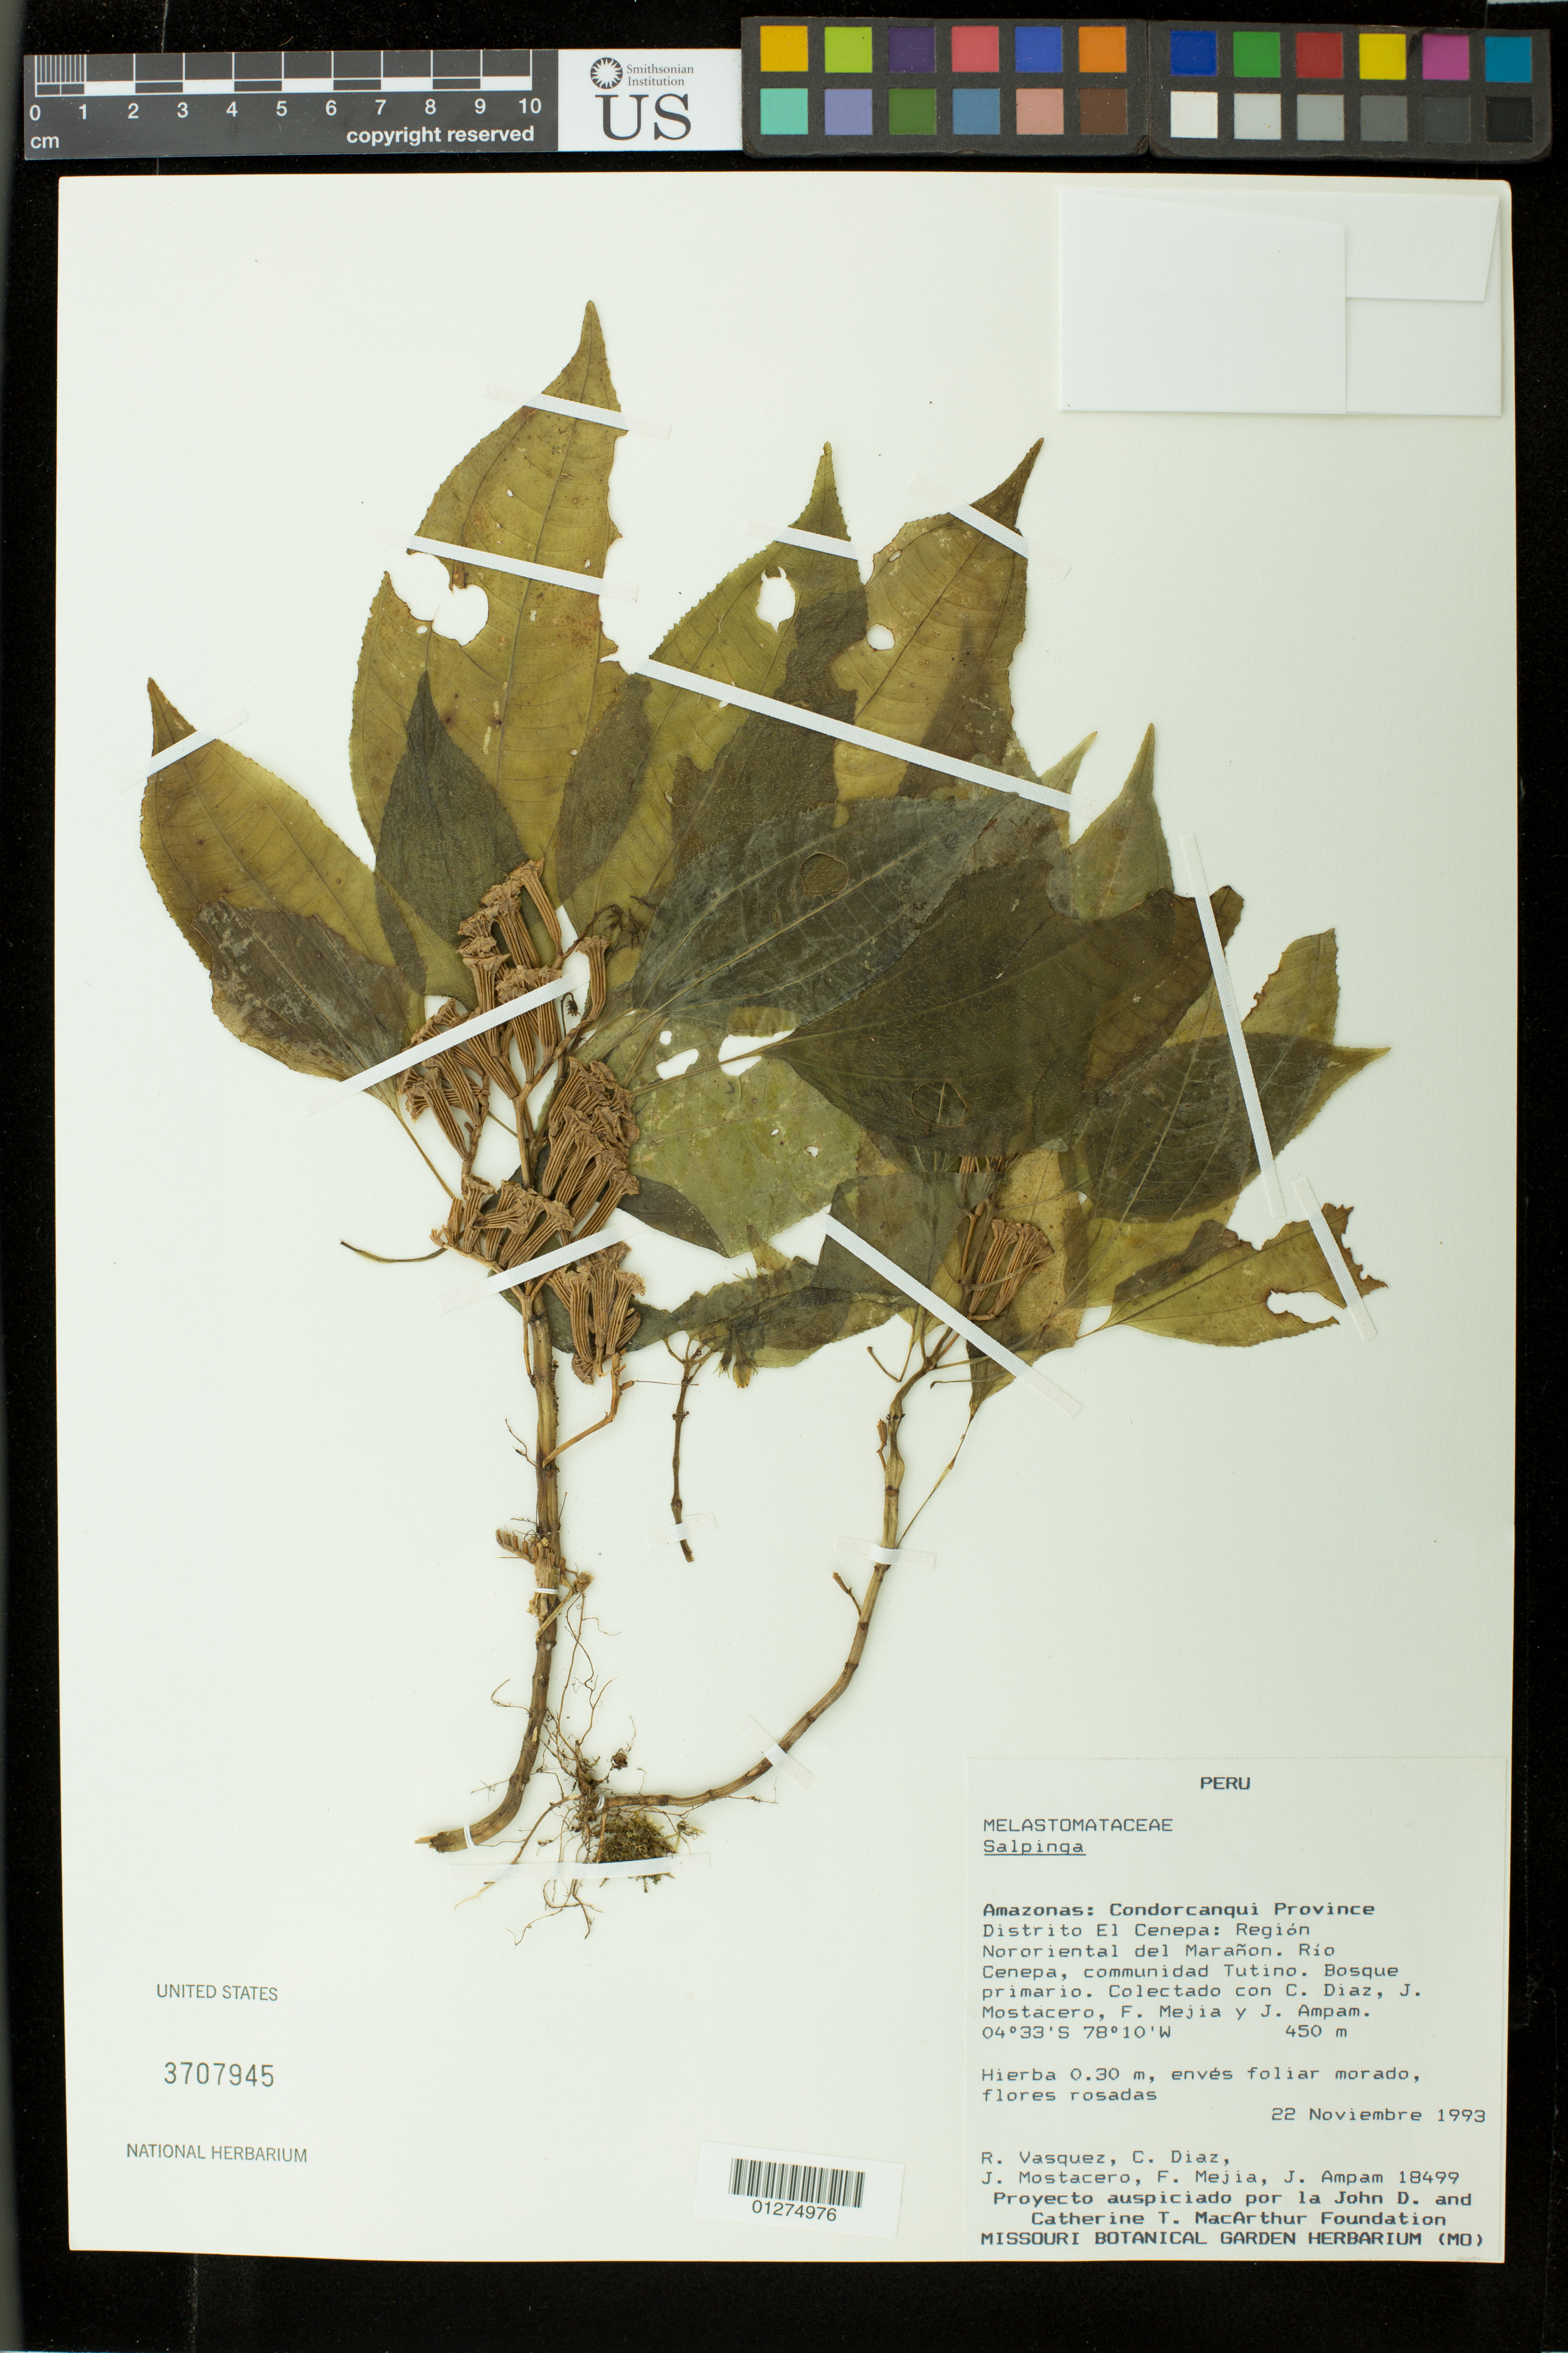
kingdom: Plantae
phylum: Tracheophyta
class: Magnoliopsida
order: Myrtales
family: Melastomataceae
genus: Salpinga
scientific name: Salpinga sp.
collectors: R. Vásquez, C. Díaz, J. Mostacero, F. Mejia & J. Ampam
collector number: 18499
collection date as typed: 22 Nov 1993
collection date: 1993-11-22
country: Peru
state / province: Amazonas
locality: Prov. Condorcanqui, dtto. El Cenepa: región nororiental del Marañon, Río Cenepa, communidad Tutino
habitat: bosque primario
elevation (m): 450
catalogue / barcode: US 3707945